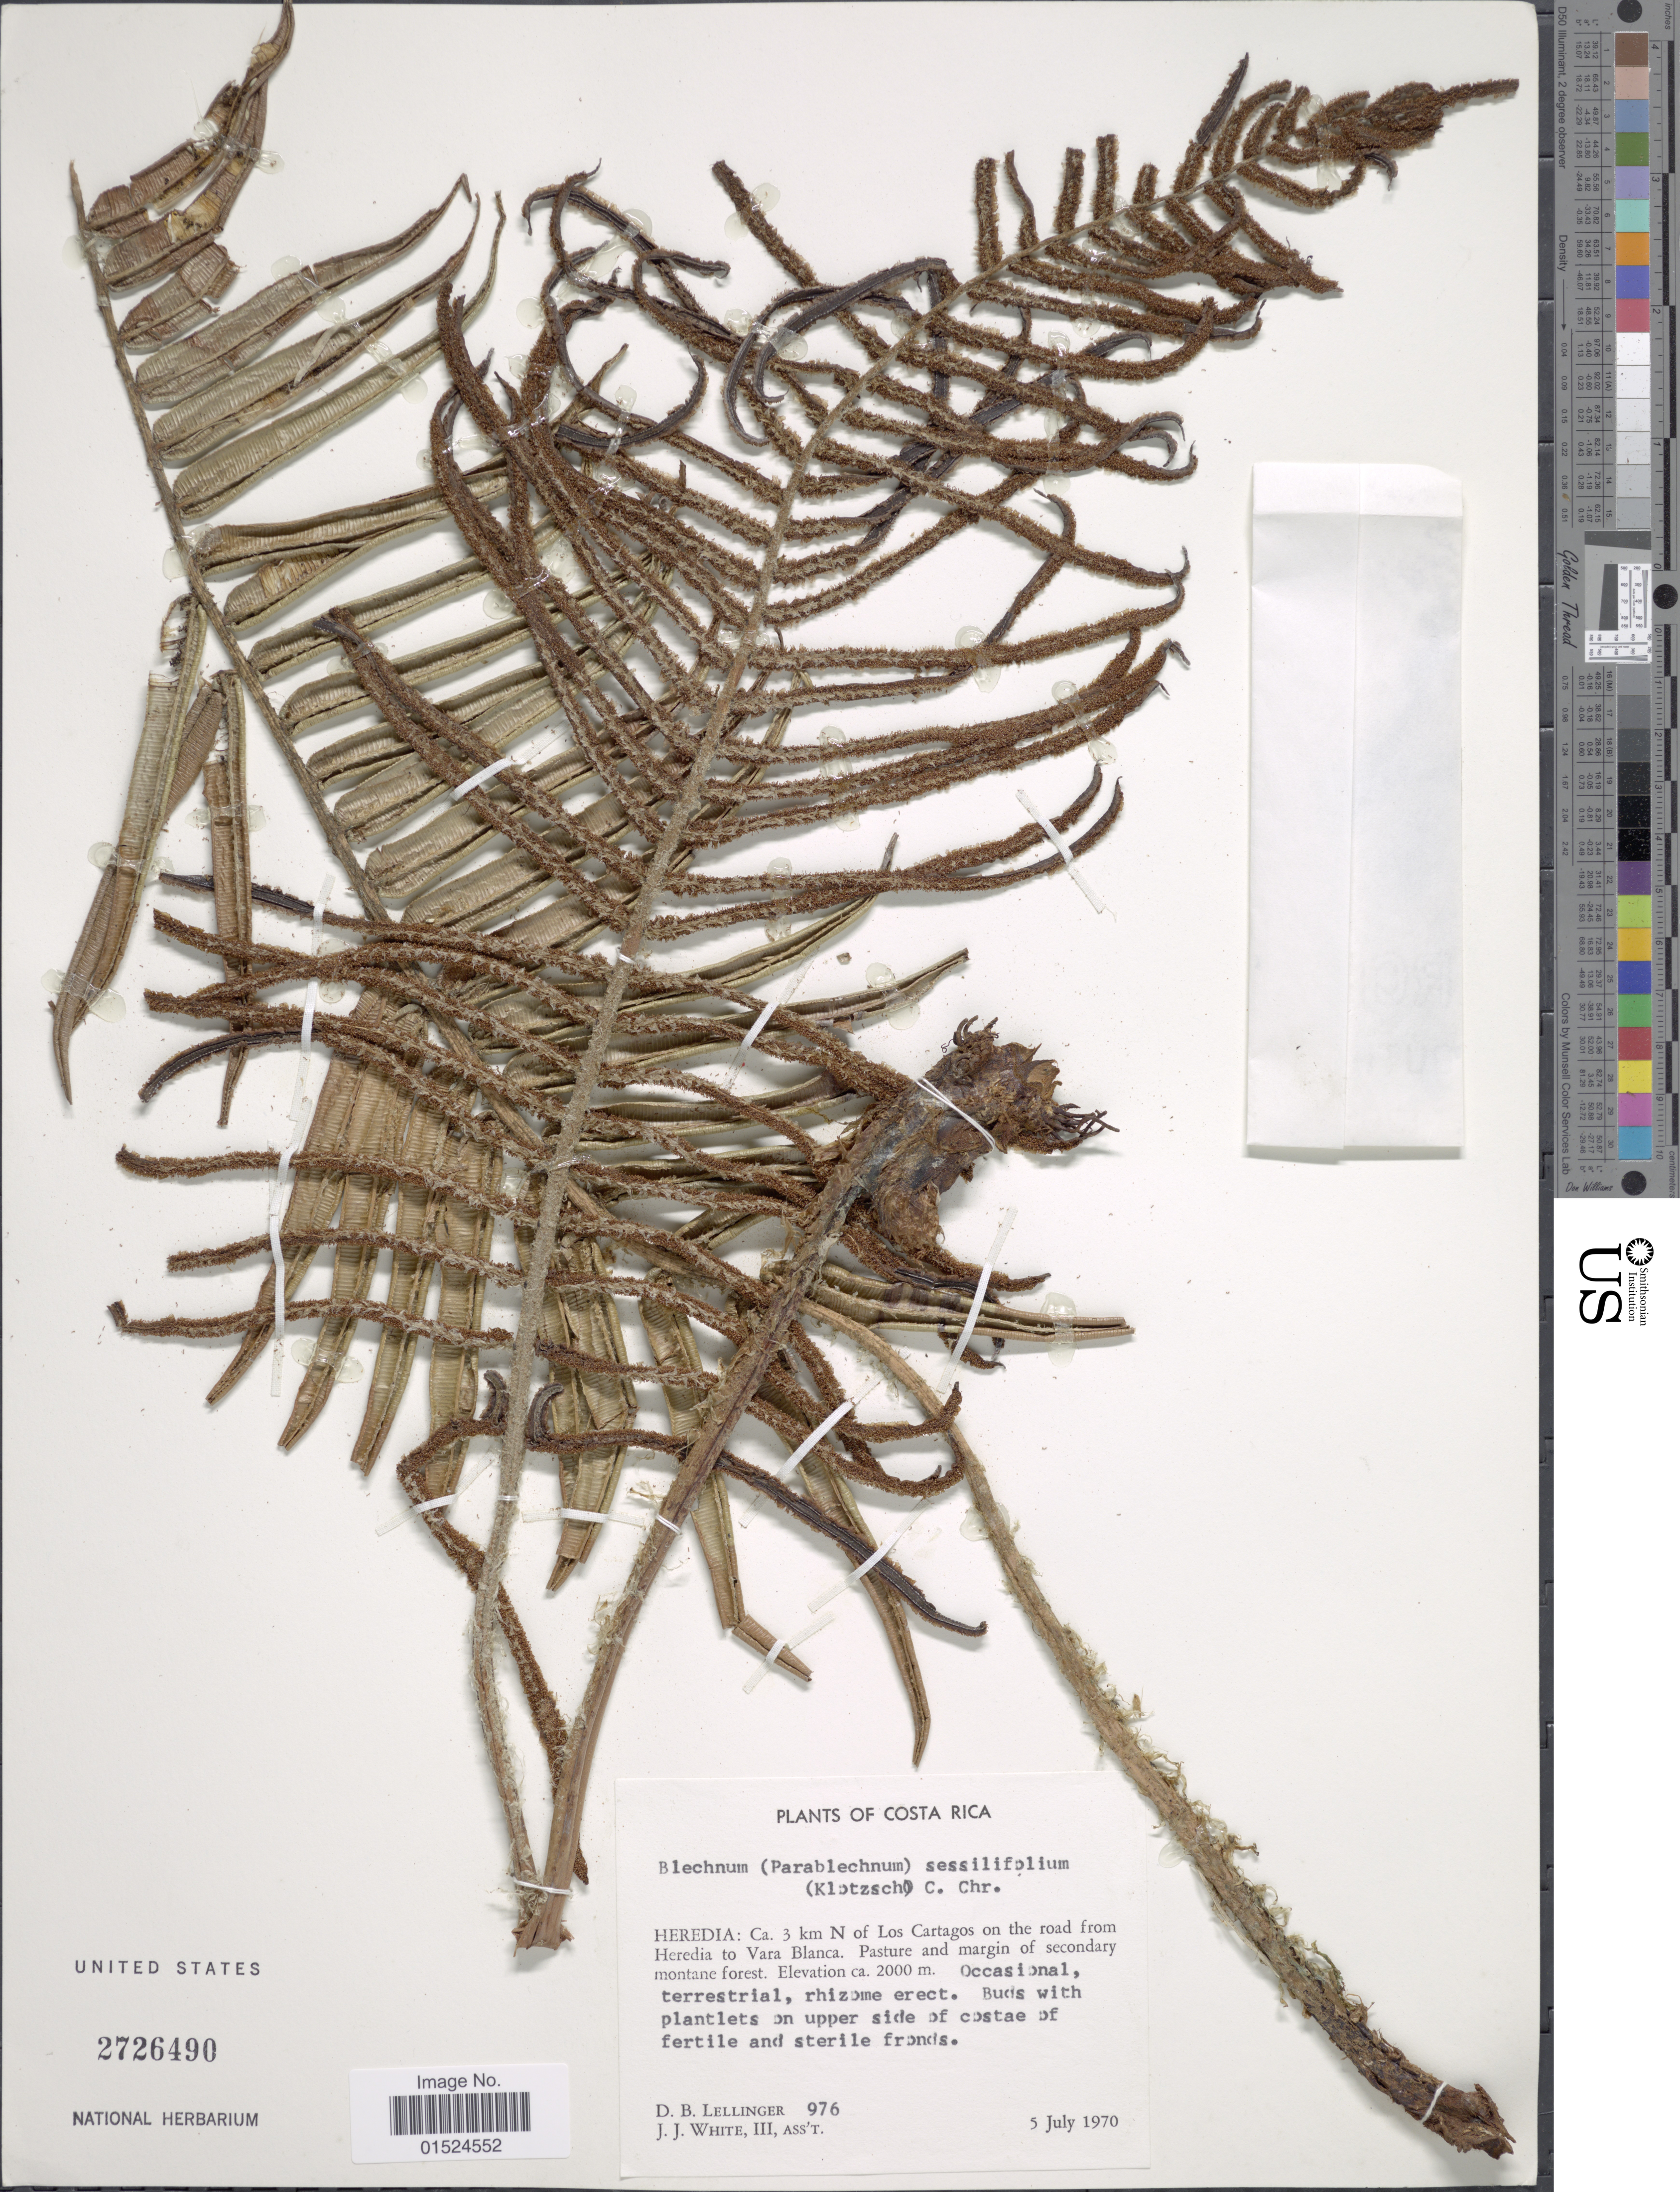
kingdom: Plantae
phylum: Tracheophyta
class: Polypodiopsida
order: Polypodiales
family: Blechnaceae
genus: Blechnum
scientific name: Blechnum sessilifolium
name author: (Klotzsch ex Christ) C. Chr.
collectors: D. B. Lellinger & J. J. White III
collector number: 976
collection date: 1970-07-05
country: Costa Rica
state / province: Heredia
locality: Ca. 3 km N of Los Cartagos on the road from Heredia to Vara Blanca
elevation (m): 2000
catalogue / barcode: US 2726490